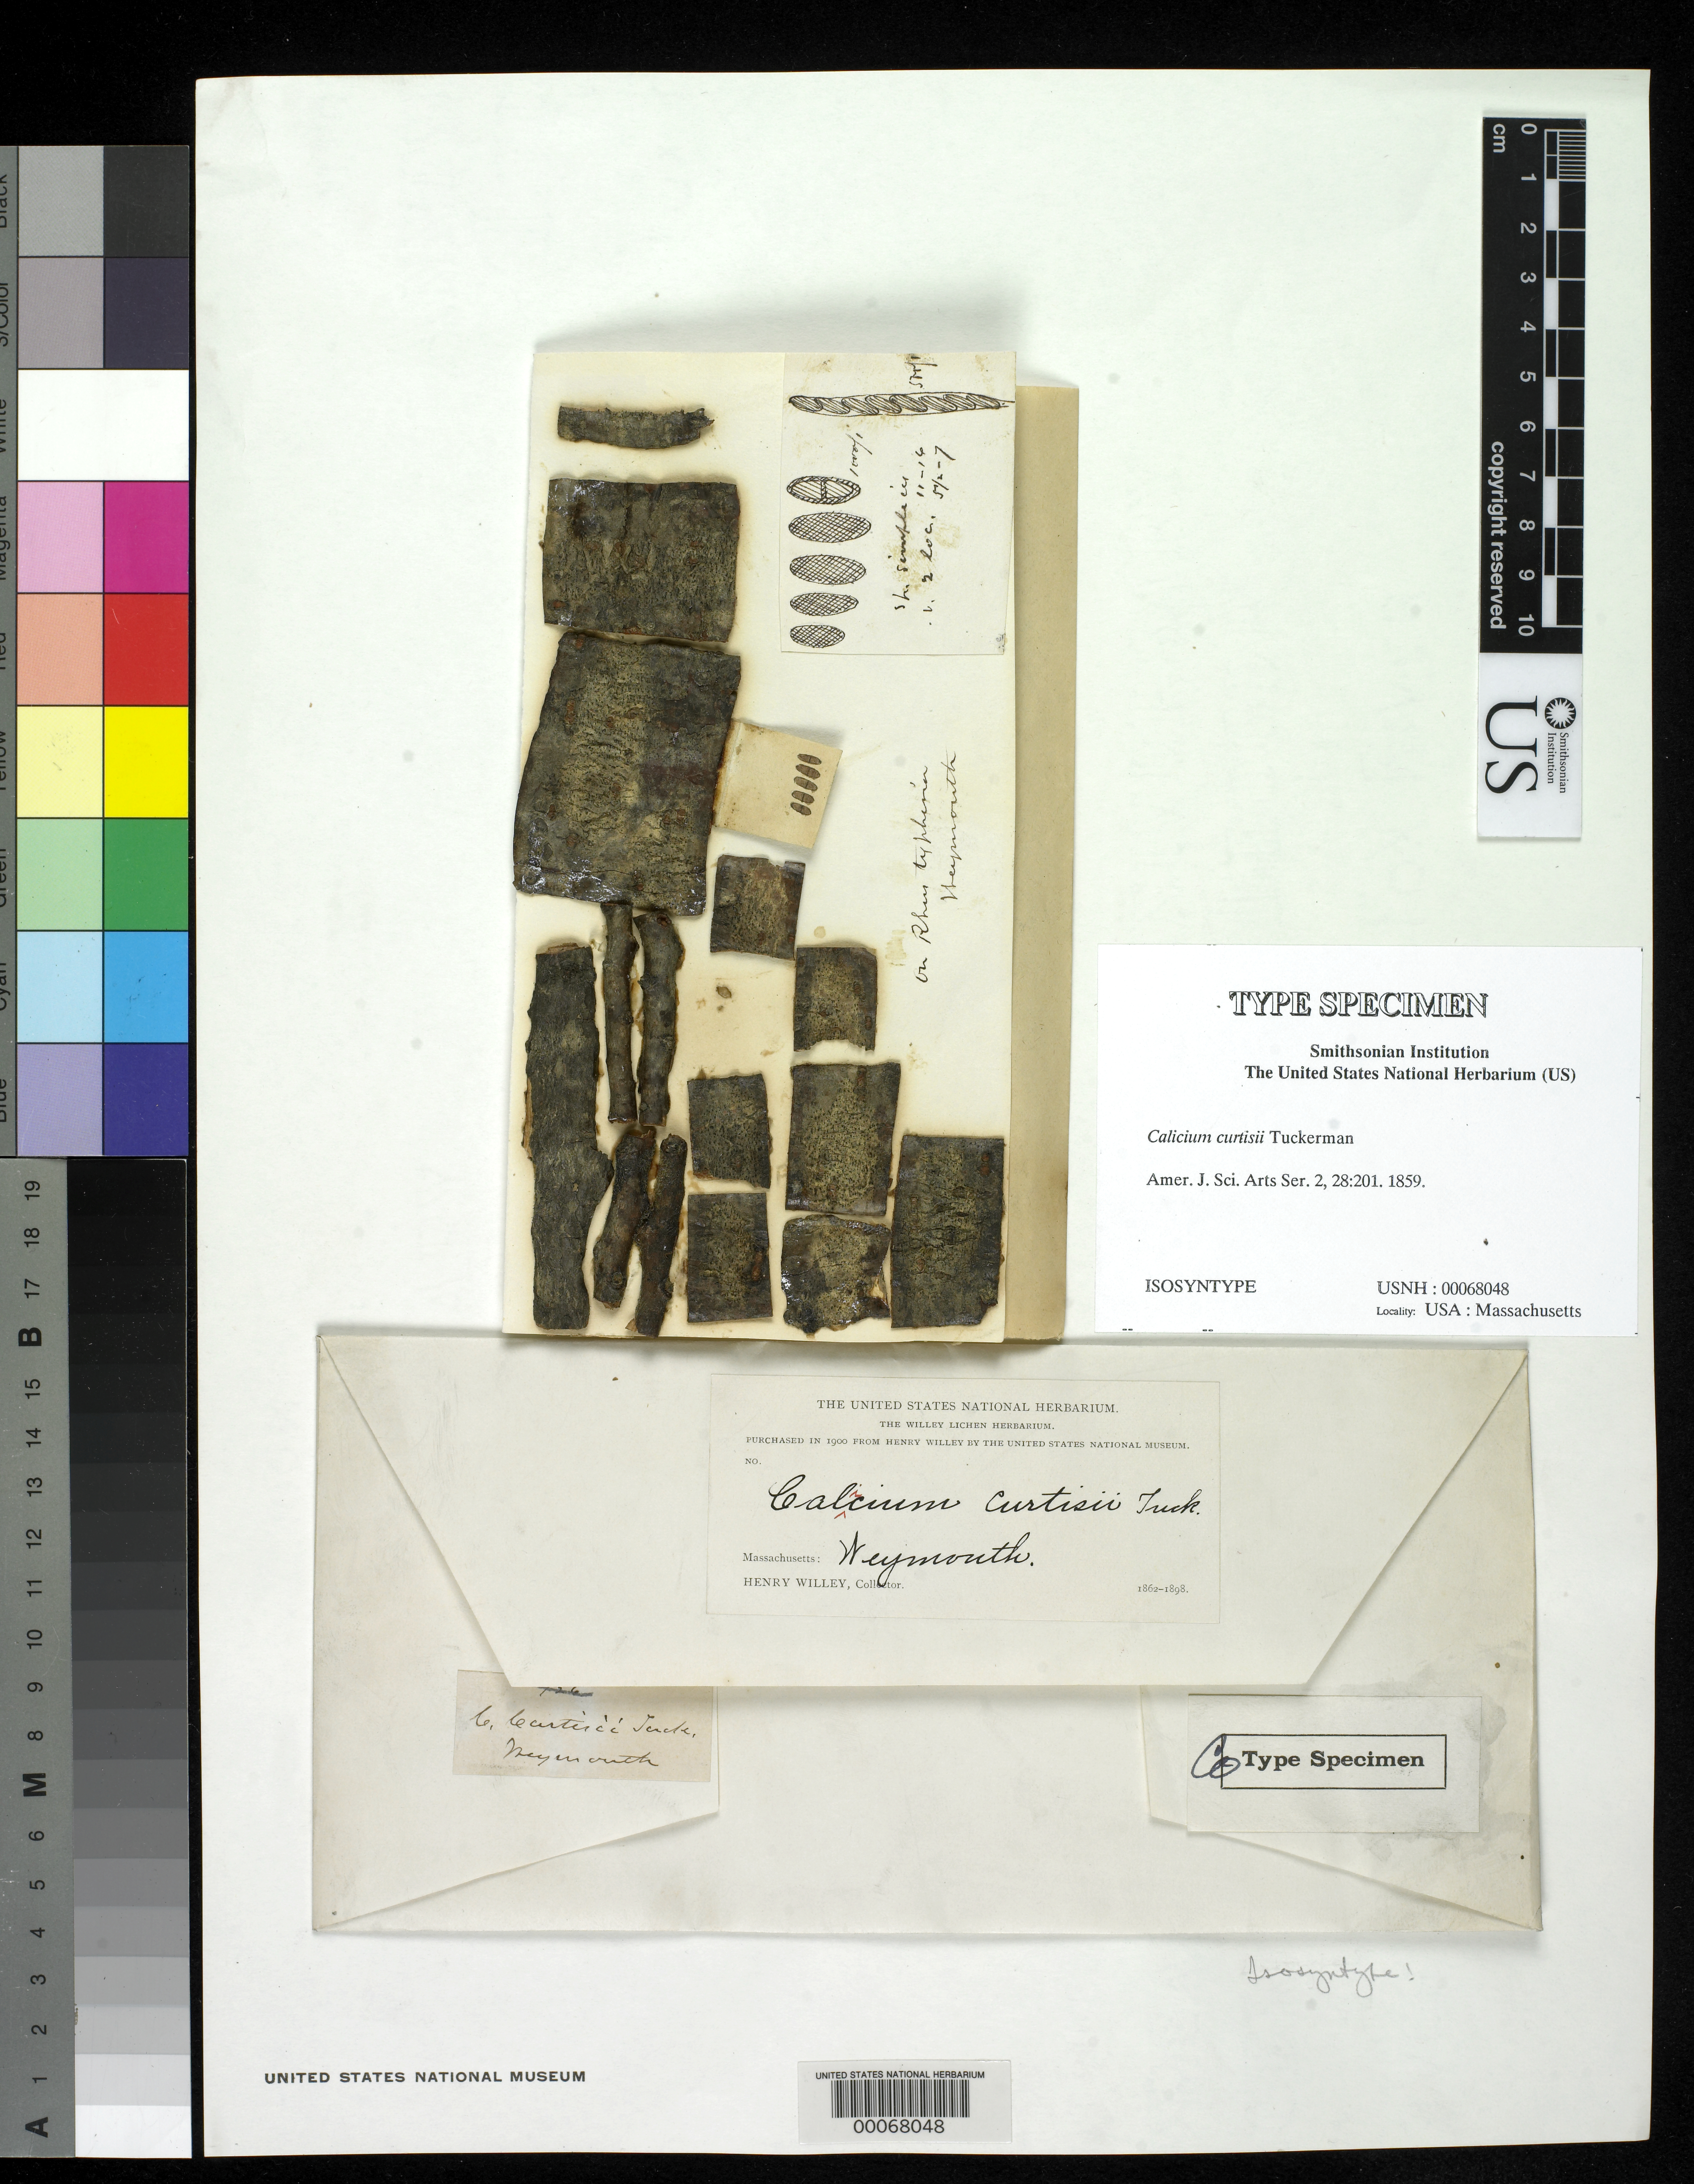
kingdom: Fungi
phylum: Ascomycota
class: Lecanoromycetes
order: Caliciales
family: Caliciaceae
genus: Calicium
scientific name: Calicium curtisii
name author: Tuck.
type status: Isosyntype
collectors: H. Willey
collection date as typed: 1862 to -- --- 1898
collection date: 1862/1898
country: United States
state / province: Massachusetts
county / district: Norfolk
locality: Weymouth.